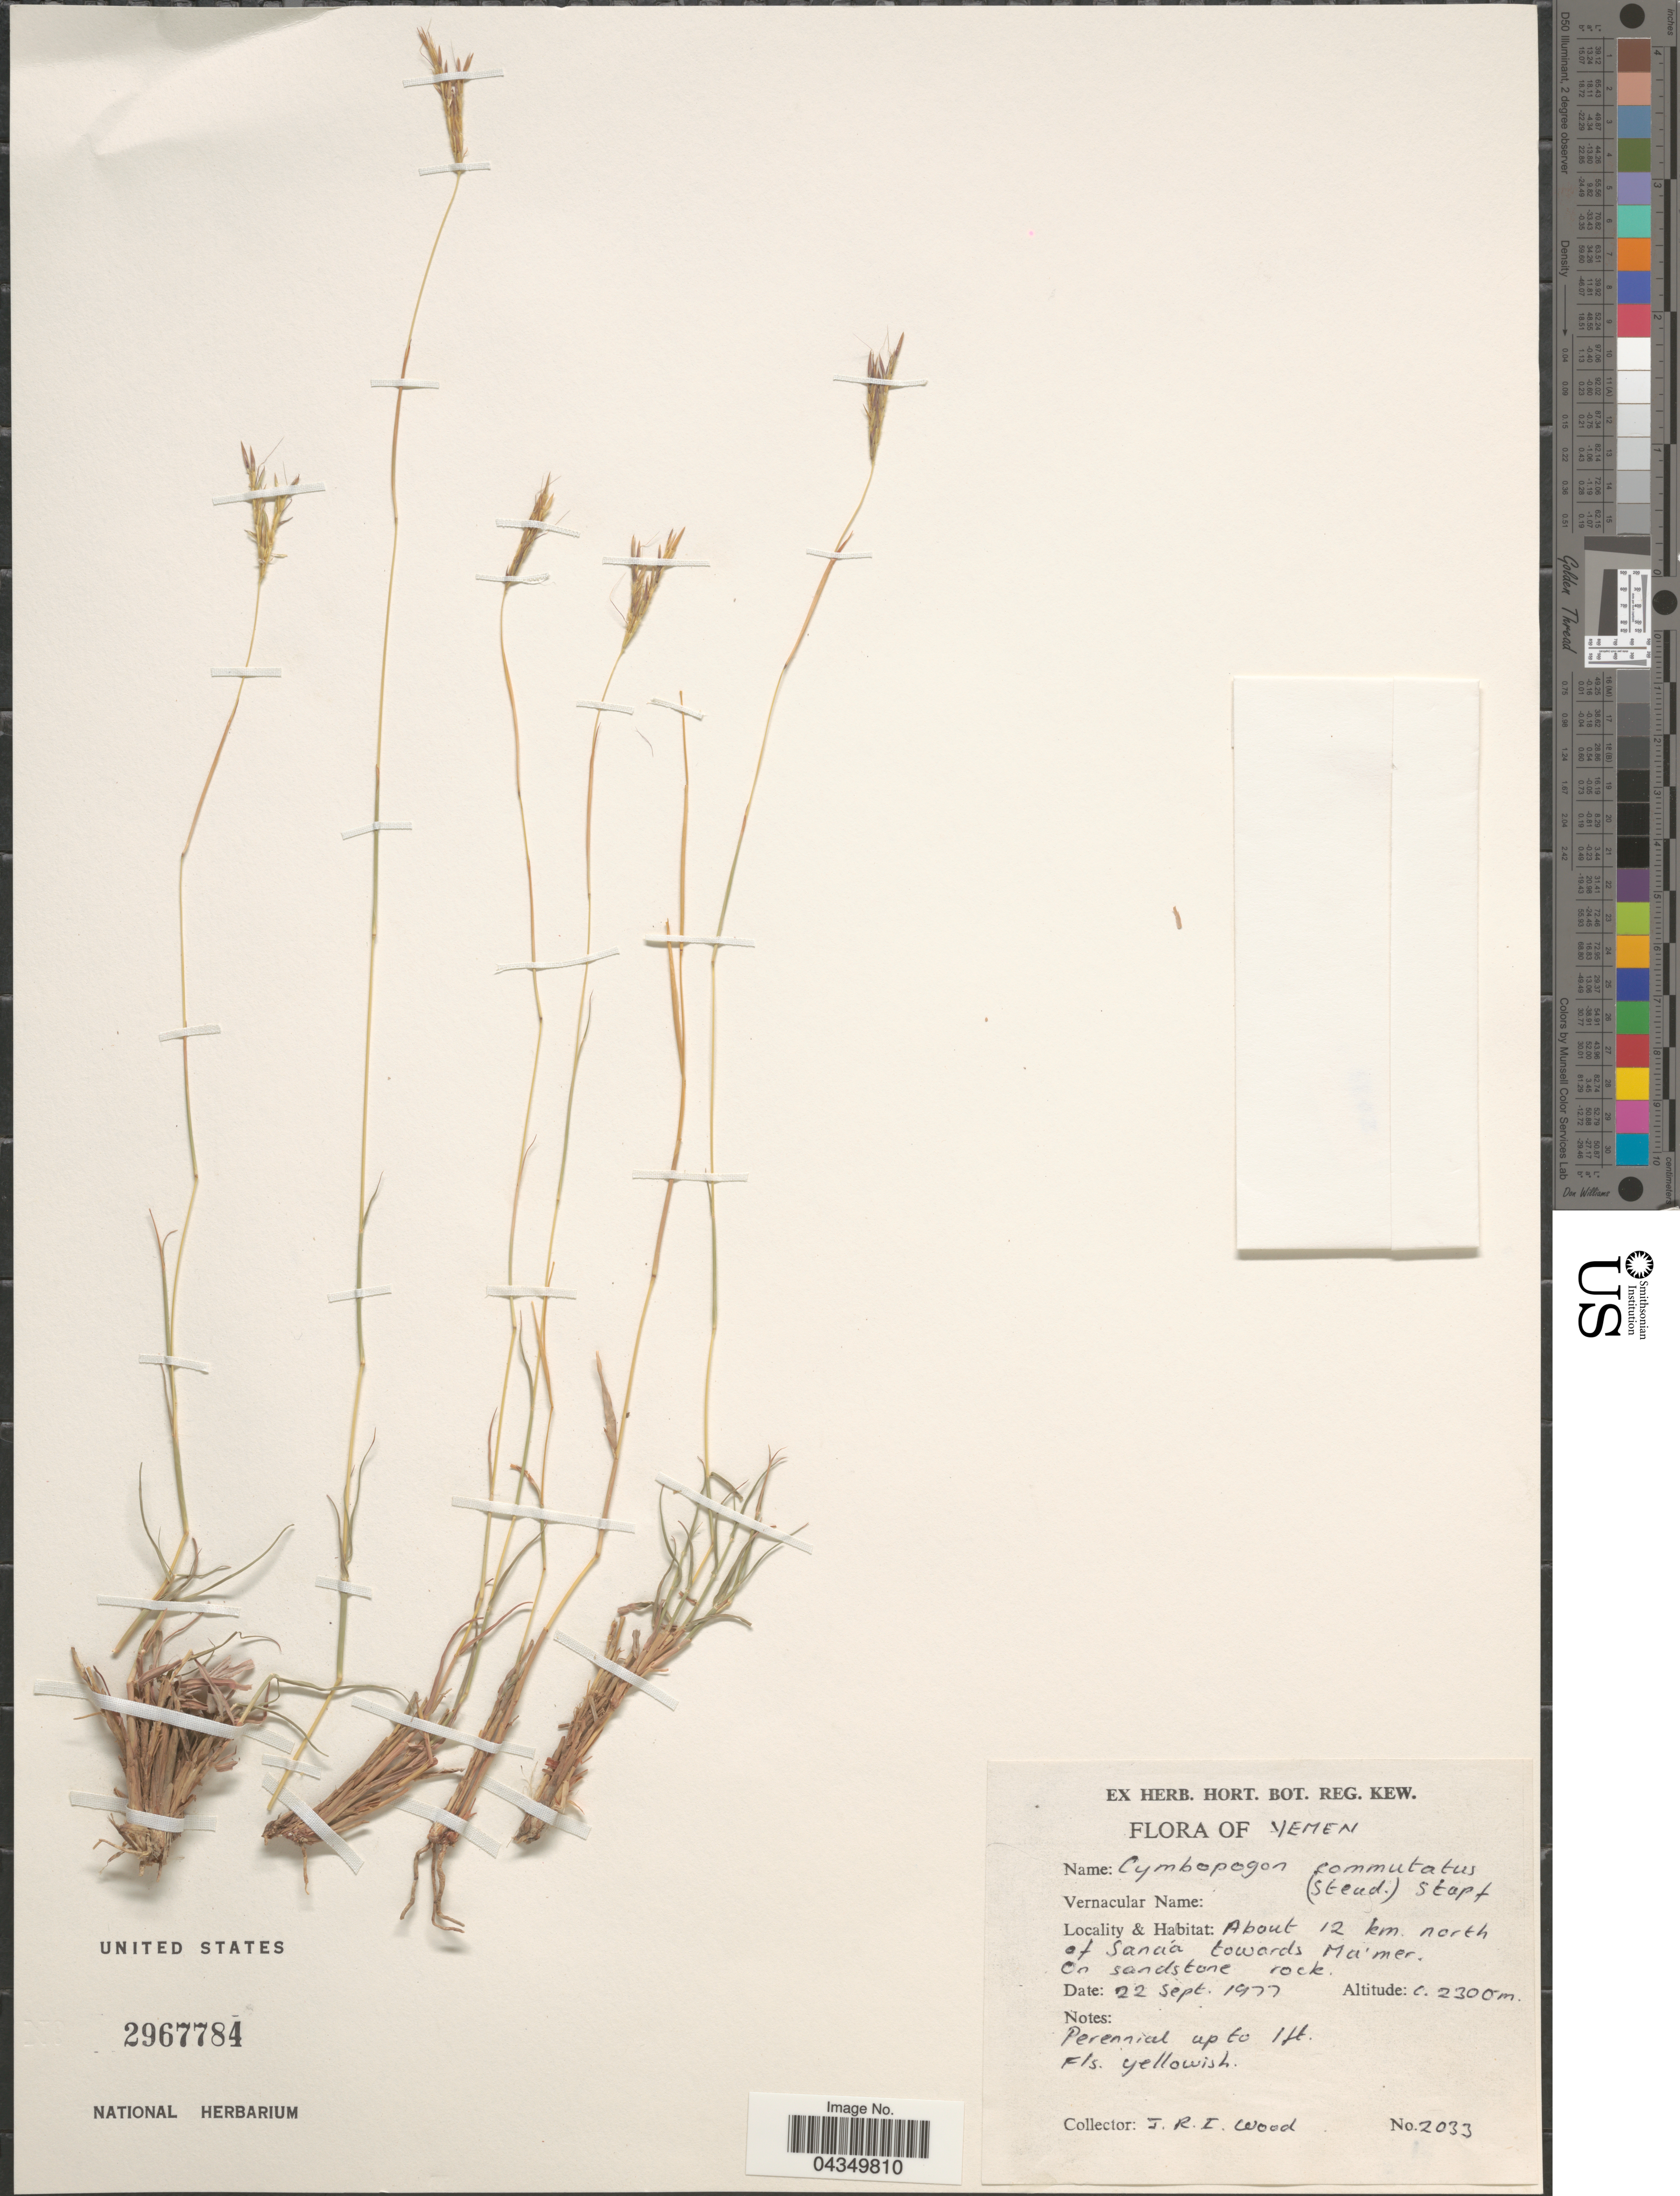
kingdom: Plantae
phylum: Tracheophyta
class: Liliopsida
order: Poales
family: Poaceae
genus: Cymbopogon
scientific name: Cymbopogon commutatus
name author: (Steud.) Stapf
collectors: J. R. I. Wood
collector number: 2033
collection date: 1977-09-22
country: Yemen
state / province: San'a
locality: About 12 km north of Sanaá towards Ma'mer.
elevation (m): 2300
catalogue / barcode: US 2967784